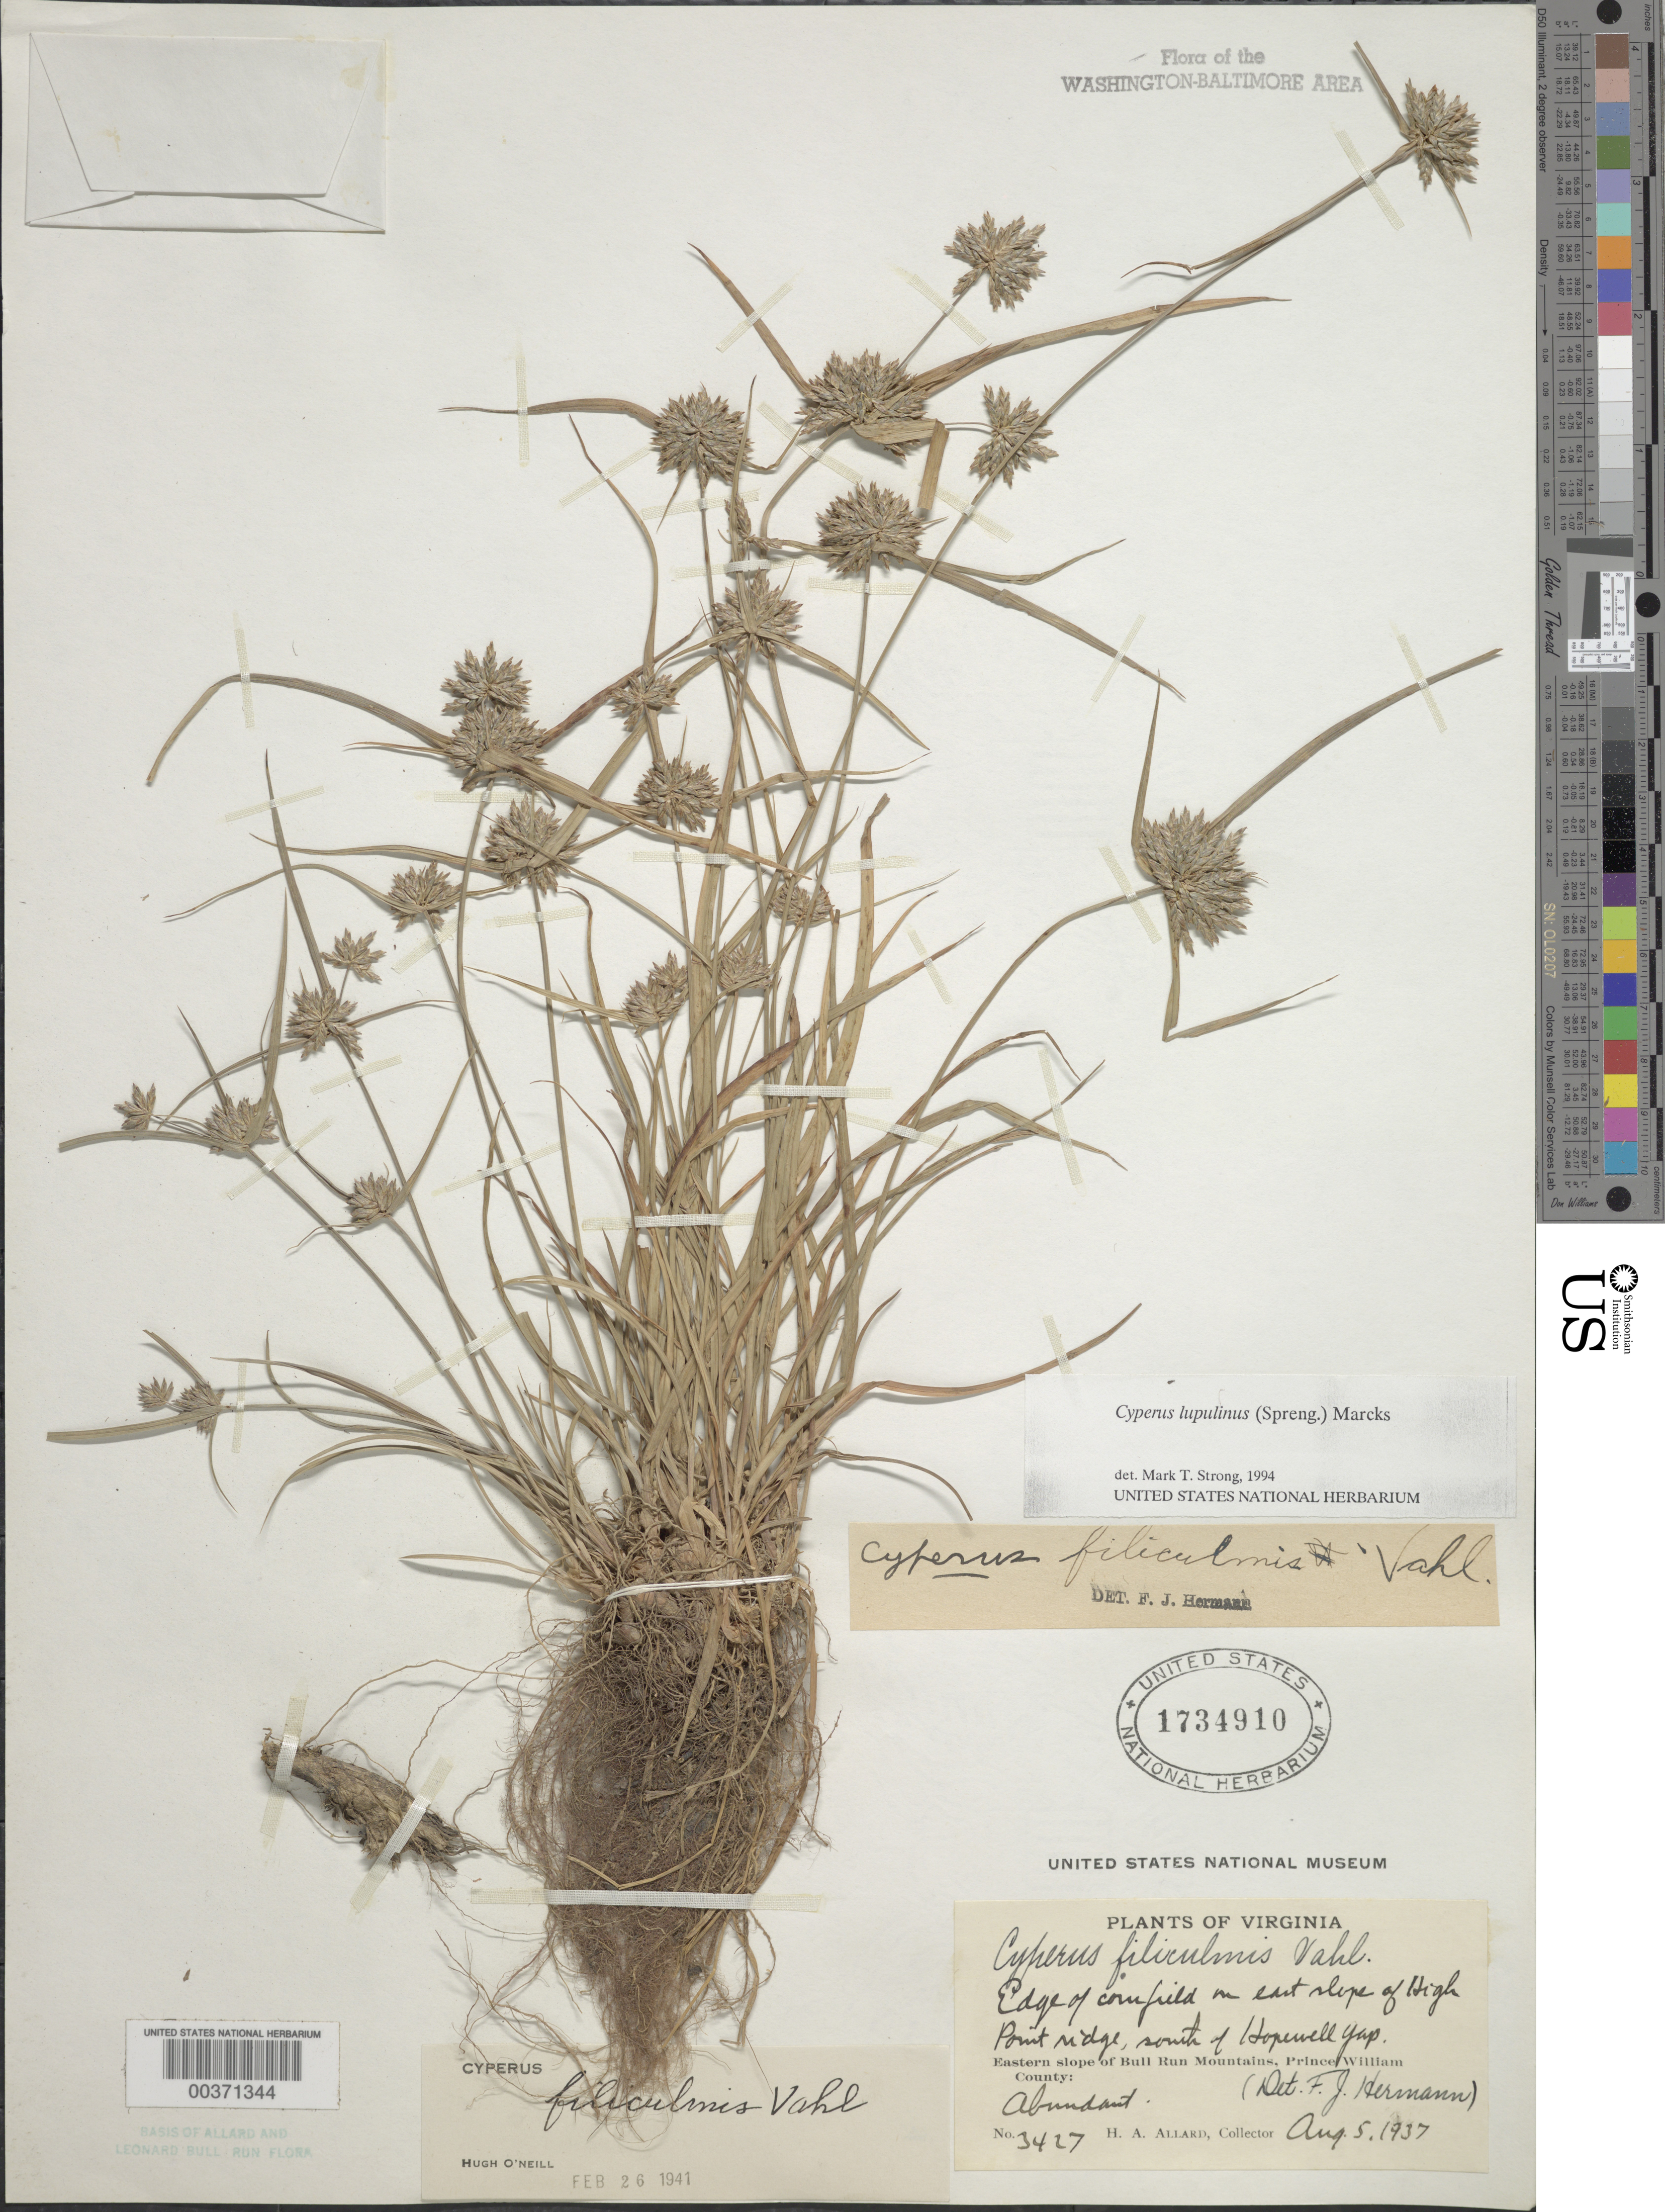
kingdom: Plantae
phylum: Tracheophyta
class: Liliopsida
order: Poales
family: Cyperaceae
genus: Cyperus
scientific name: Cyperus lupulinus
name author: (Spreng.) Marcks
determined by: O'Neill, Hugh T.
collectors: H. A. Allard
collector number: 3427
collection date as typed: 05 Aug 1937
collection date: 1937-08-05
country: United States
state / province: Virginia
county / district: Prince William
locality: Hopewell Gap, High Point Ridge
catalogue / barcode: US 1734910